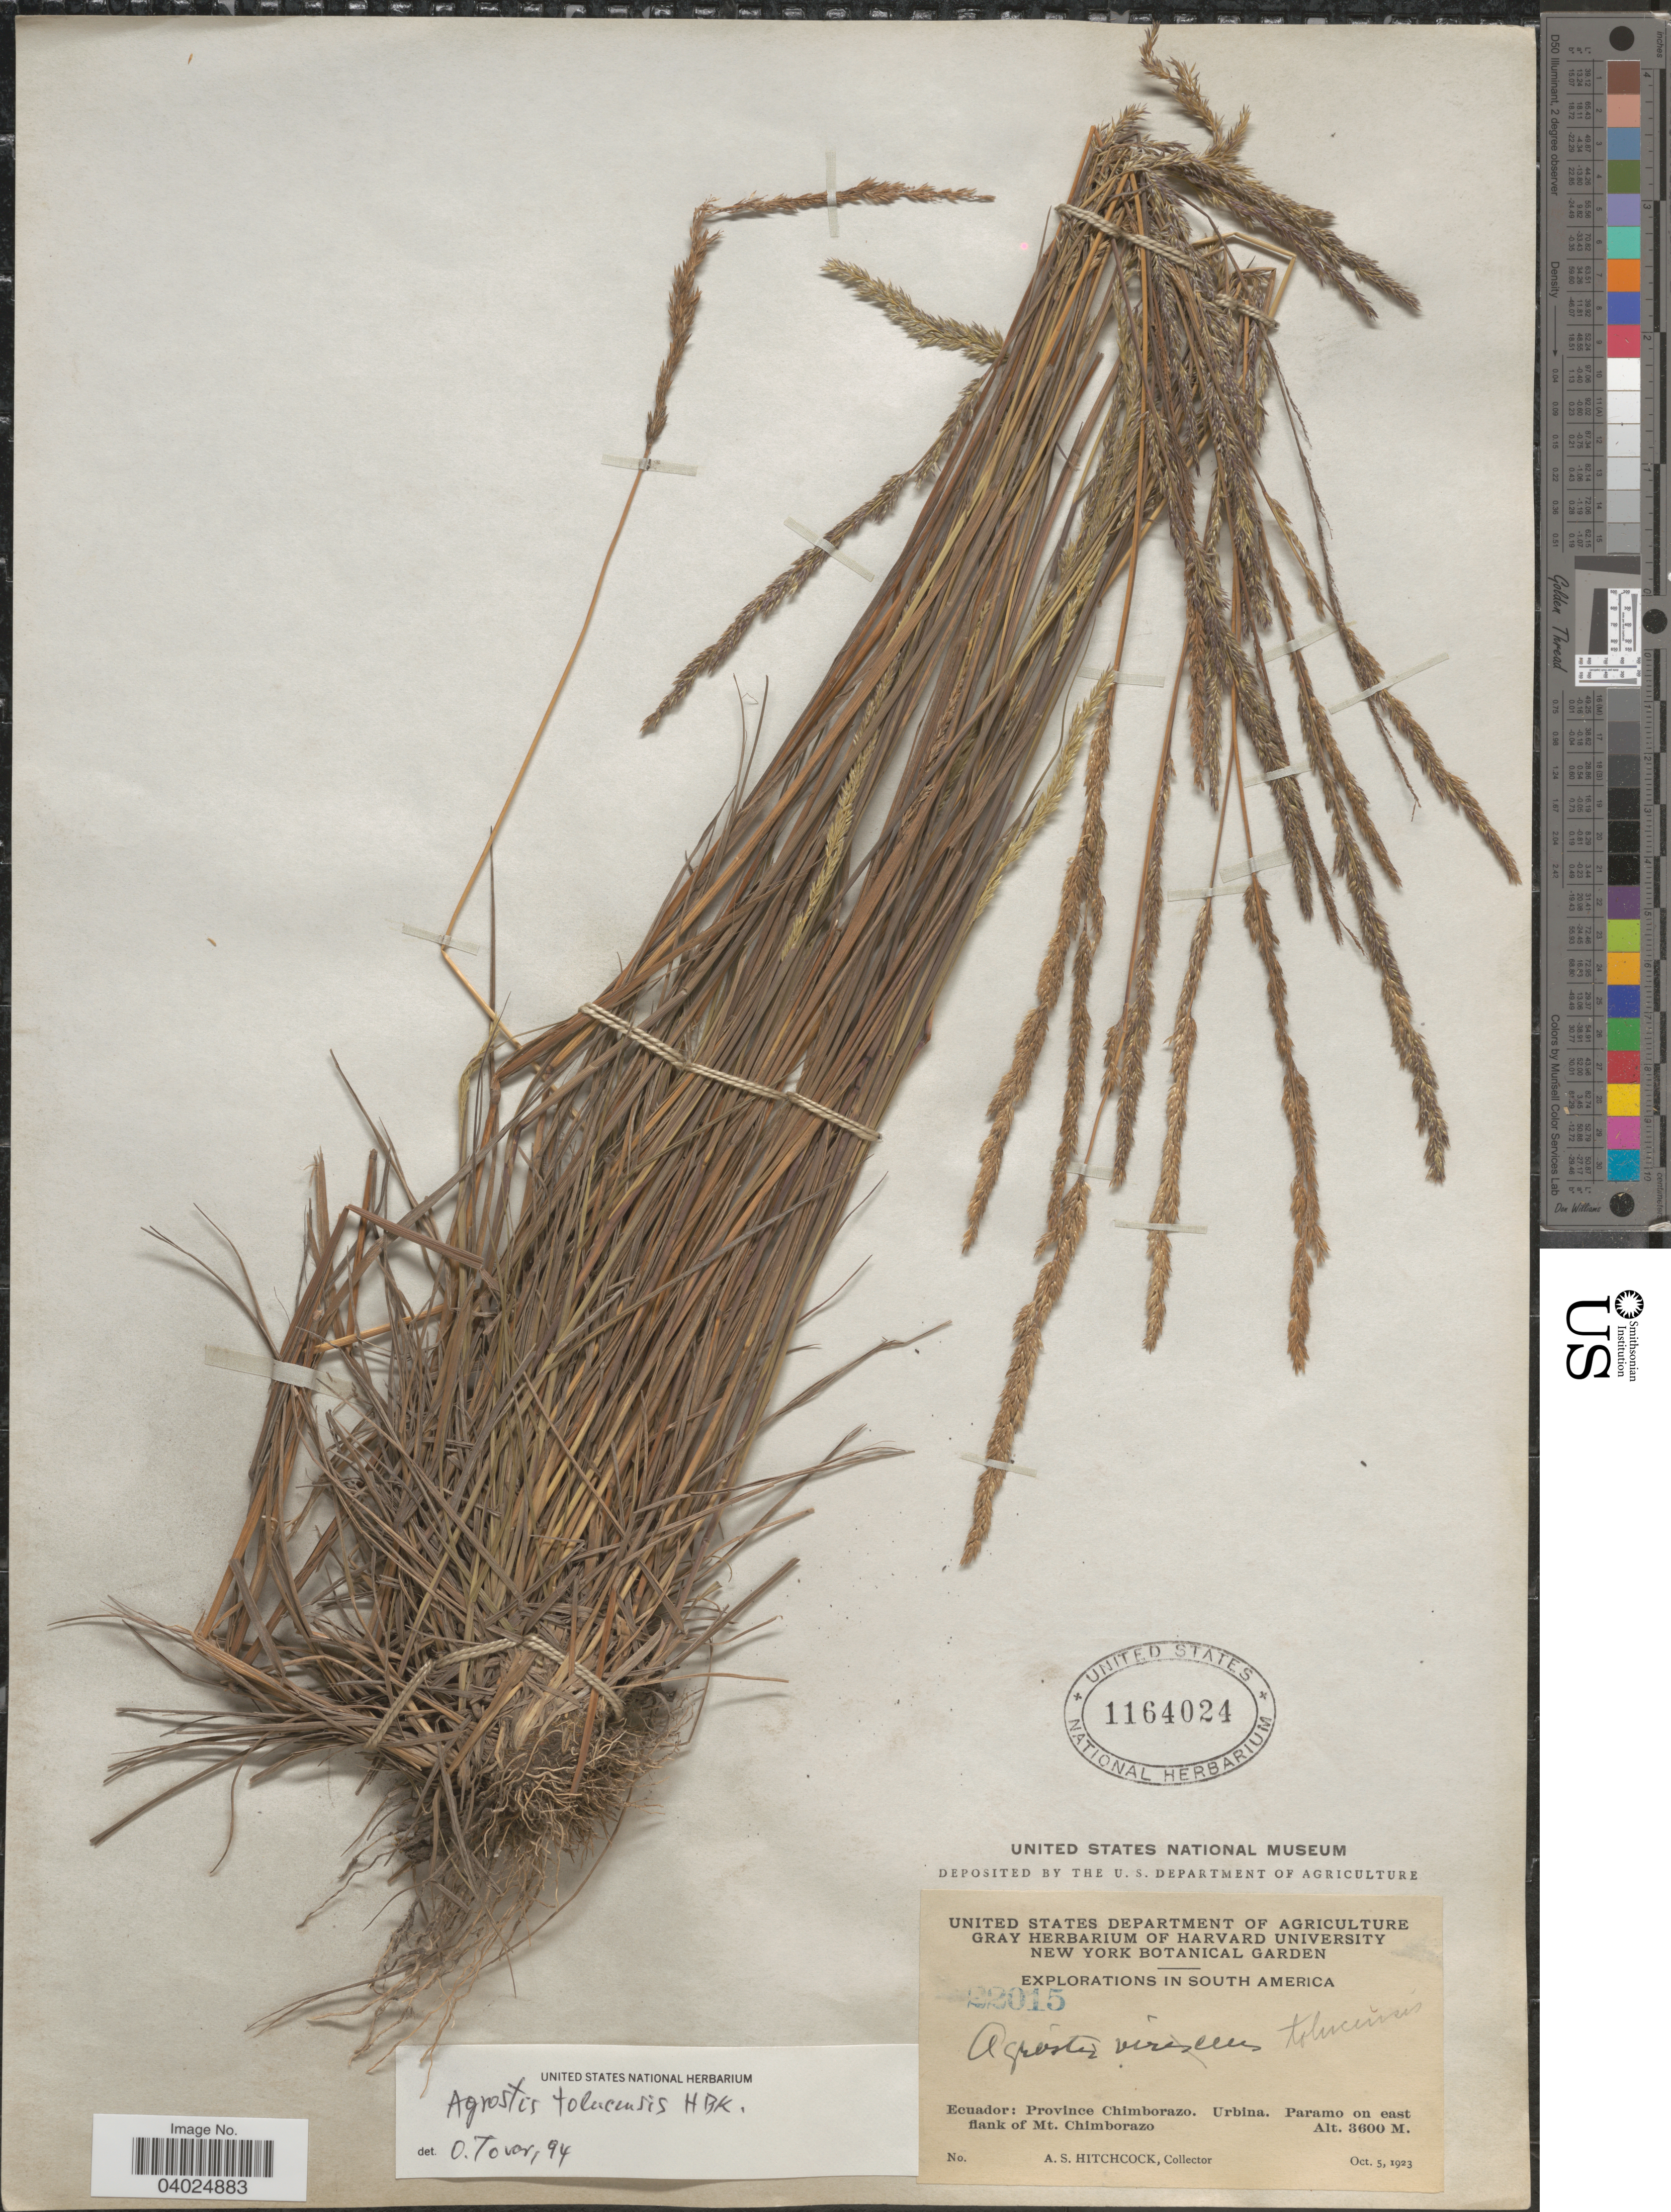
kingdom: Plantae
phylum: Tracheophyta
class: Liliopsida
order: Poales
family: Poaceae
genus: Agrostis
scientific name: Agrostis tolucensis Kunth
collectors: A. S. Hitchcock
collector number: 22015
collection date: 1923-10-05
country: Ecuador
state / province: Chimborazo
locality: Urbina. Paramo on east flank of Mt. Chimborazo.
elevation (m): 3600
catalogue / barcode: US 1164024